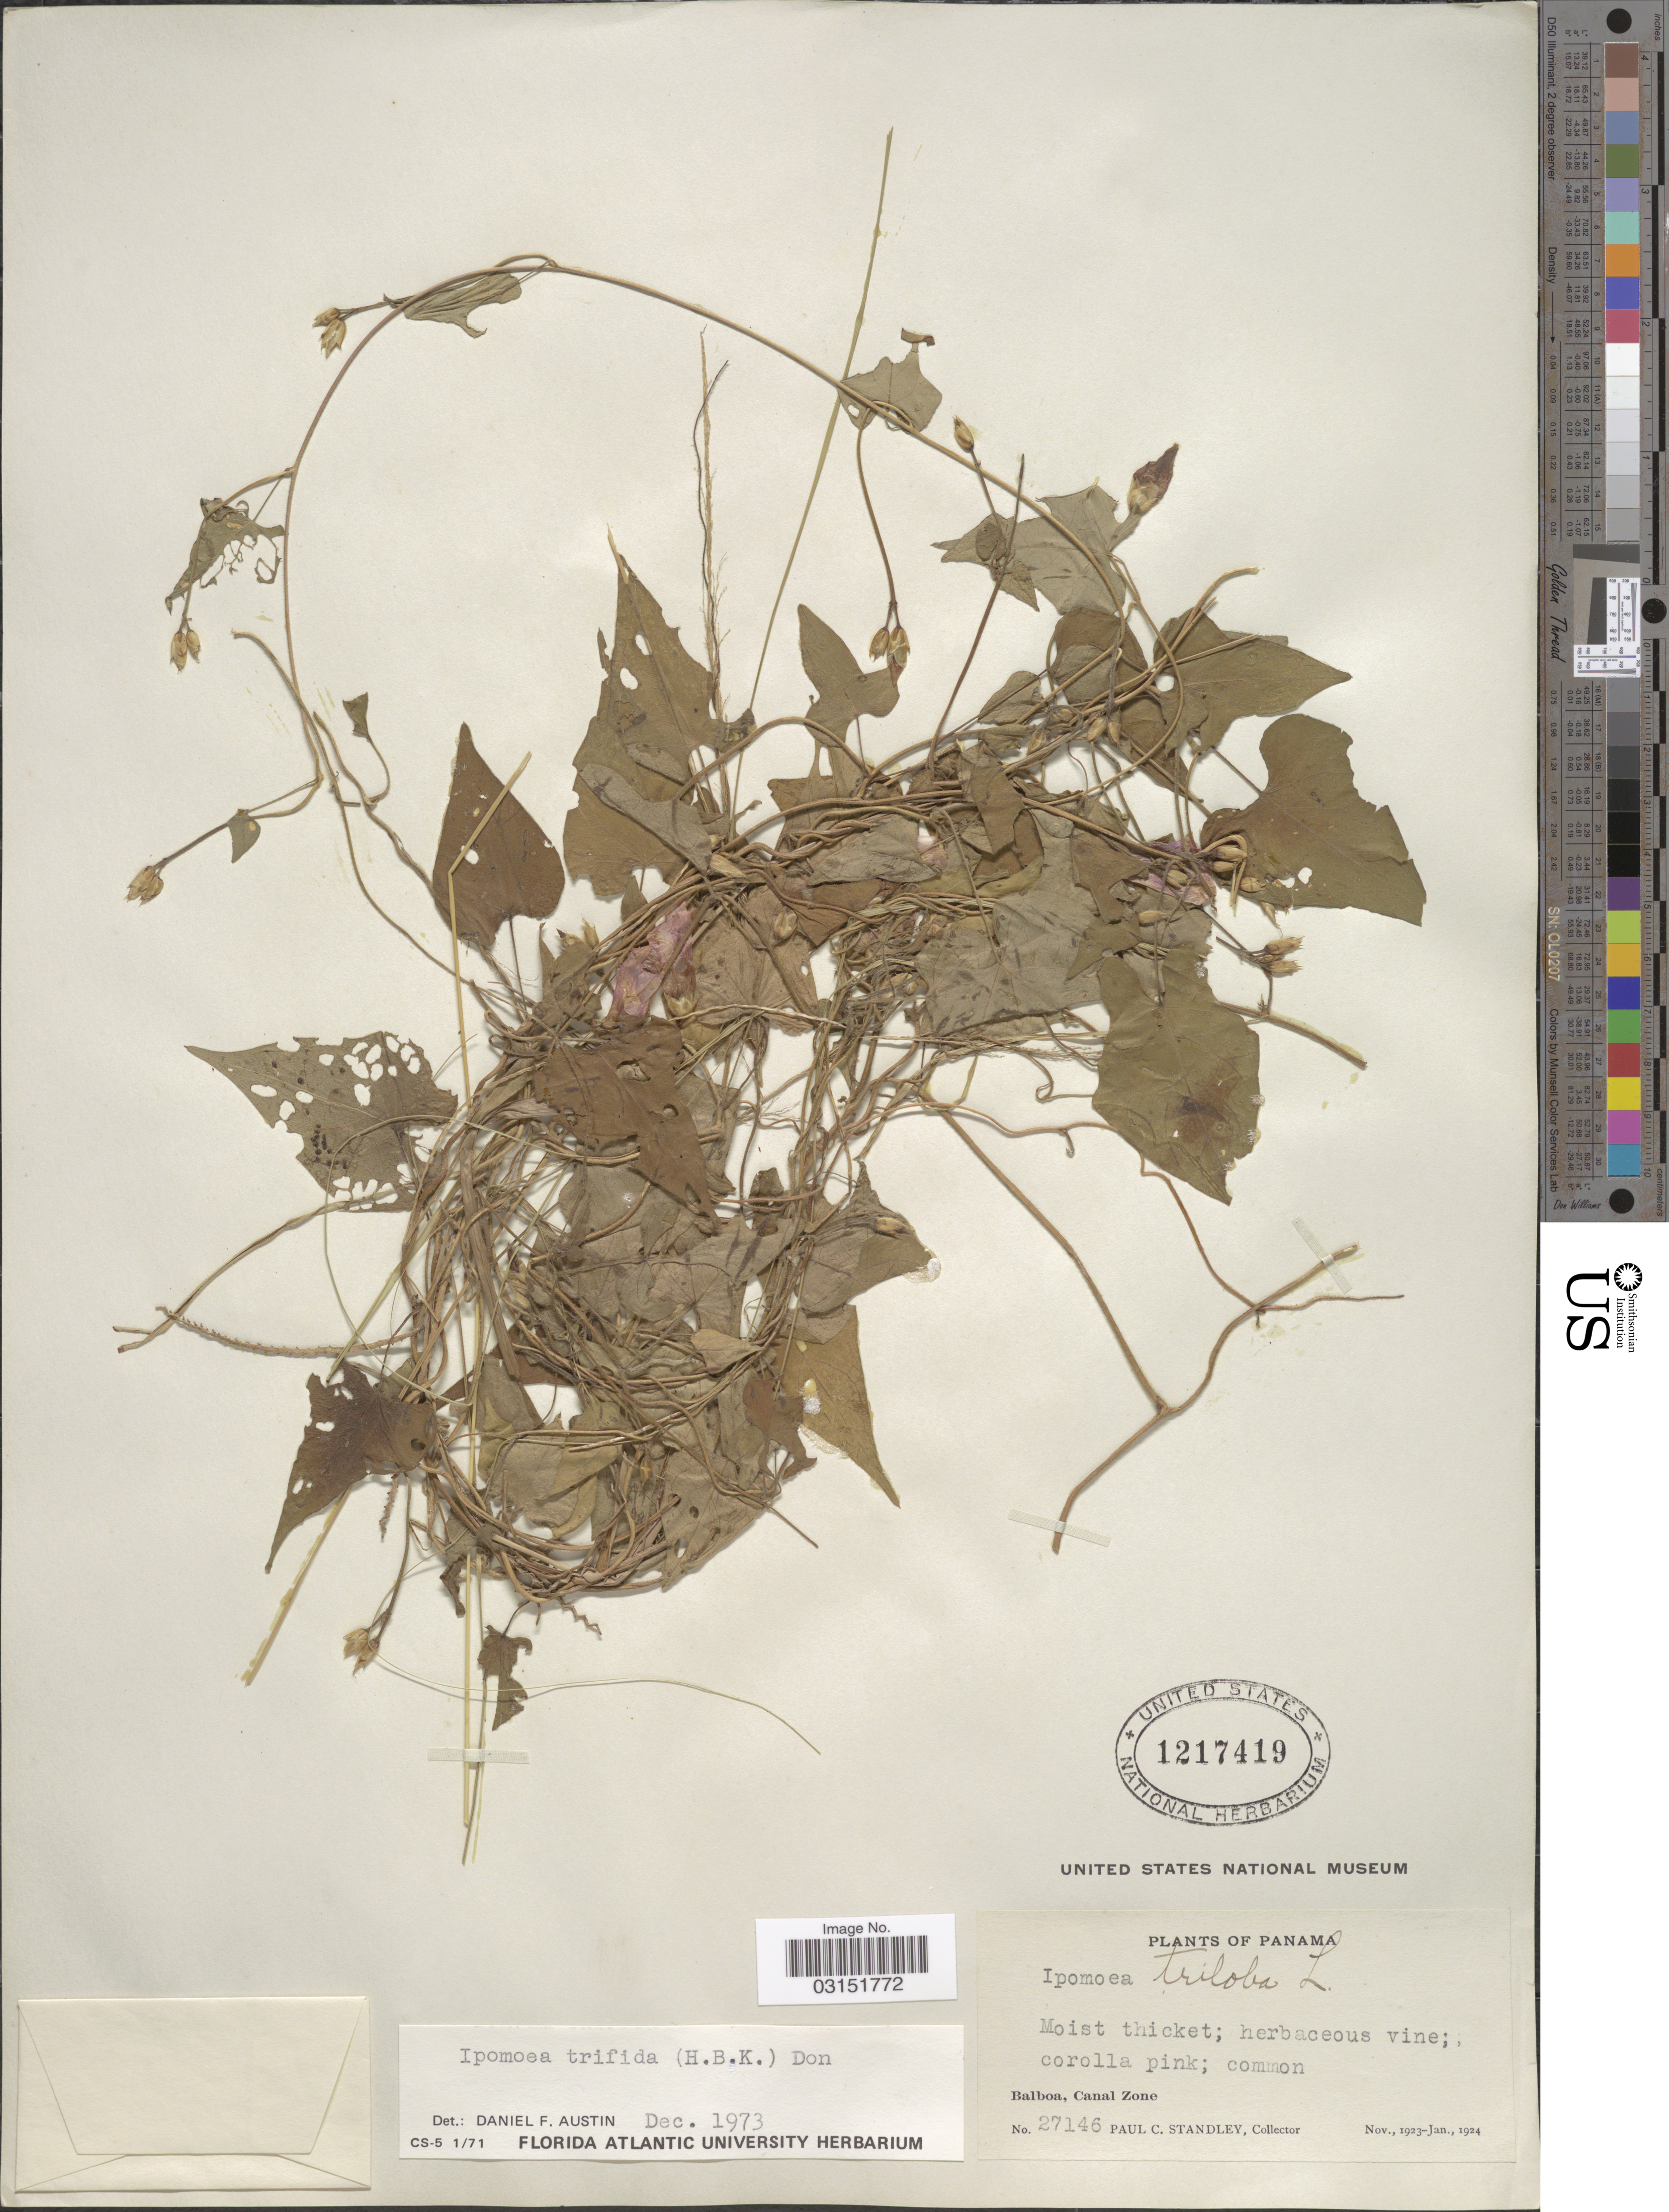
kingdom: Plantae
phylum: Tracheophyta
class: Magnoliopsida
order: Solanales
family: Convolvulaceae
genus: Ipomoea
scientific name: Ipomoea trifida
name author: (Kunth) G. Don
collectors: P. C. Standley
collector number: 27146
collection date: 1923-11/1924-01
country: Panama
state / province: Colón / Panamá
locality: Balboa, Canal Zone.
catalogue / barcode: US 1217419